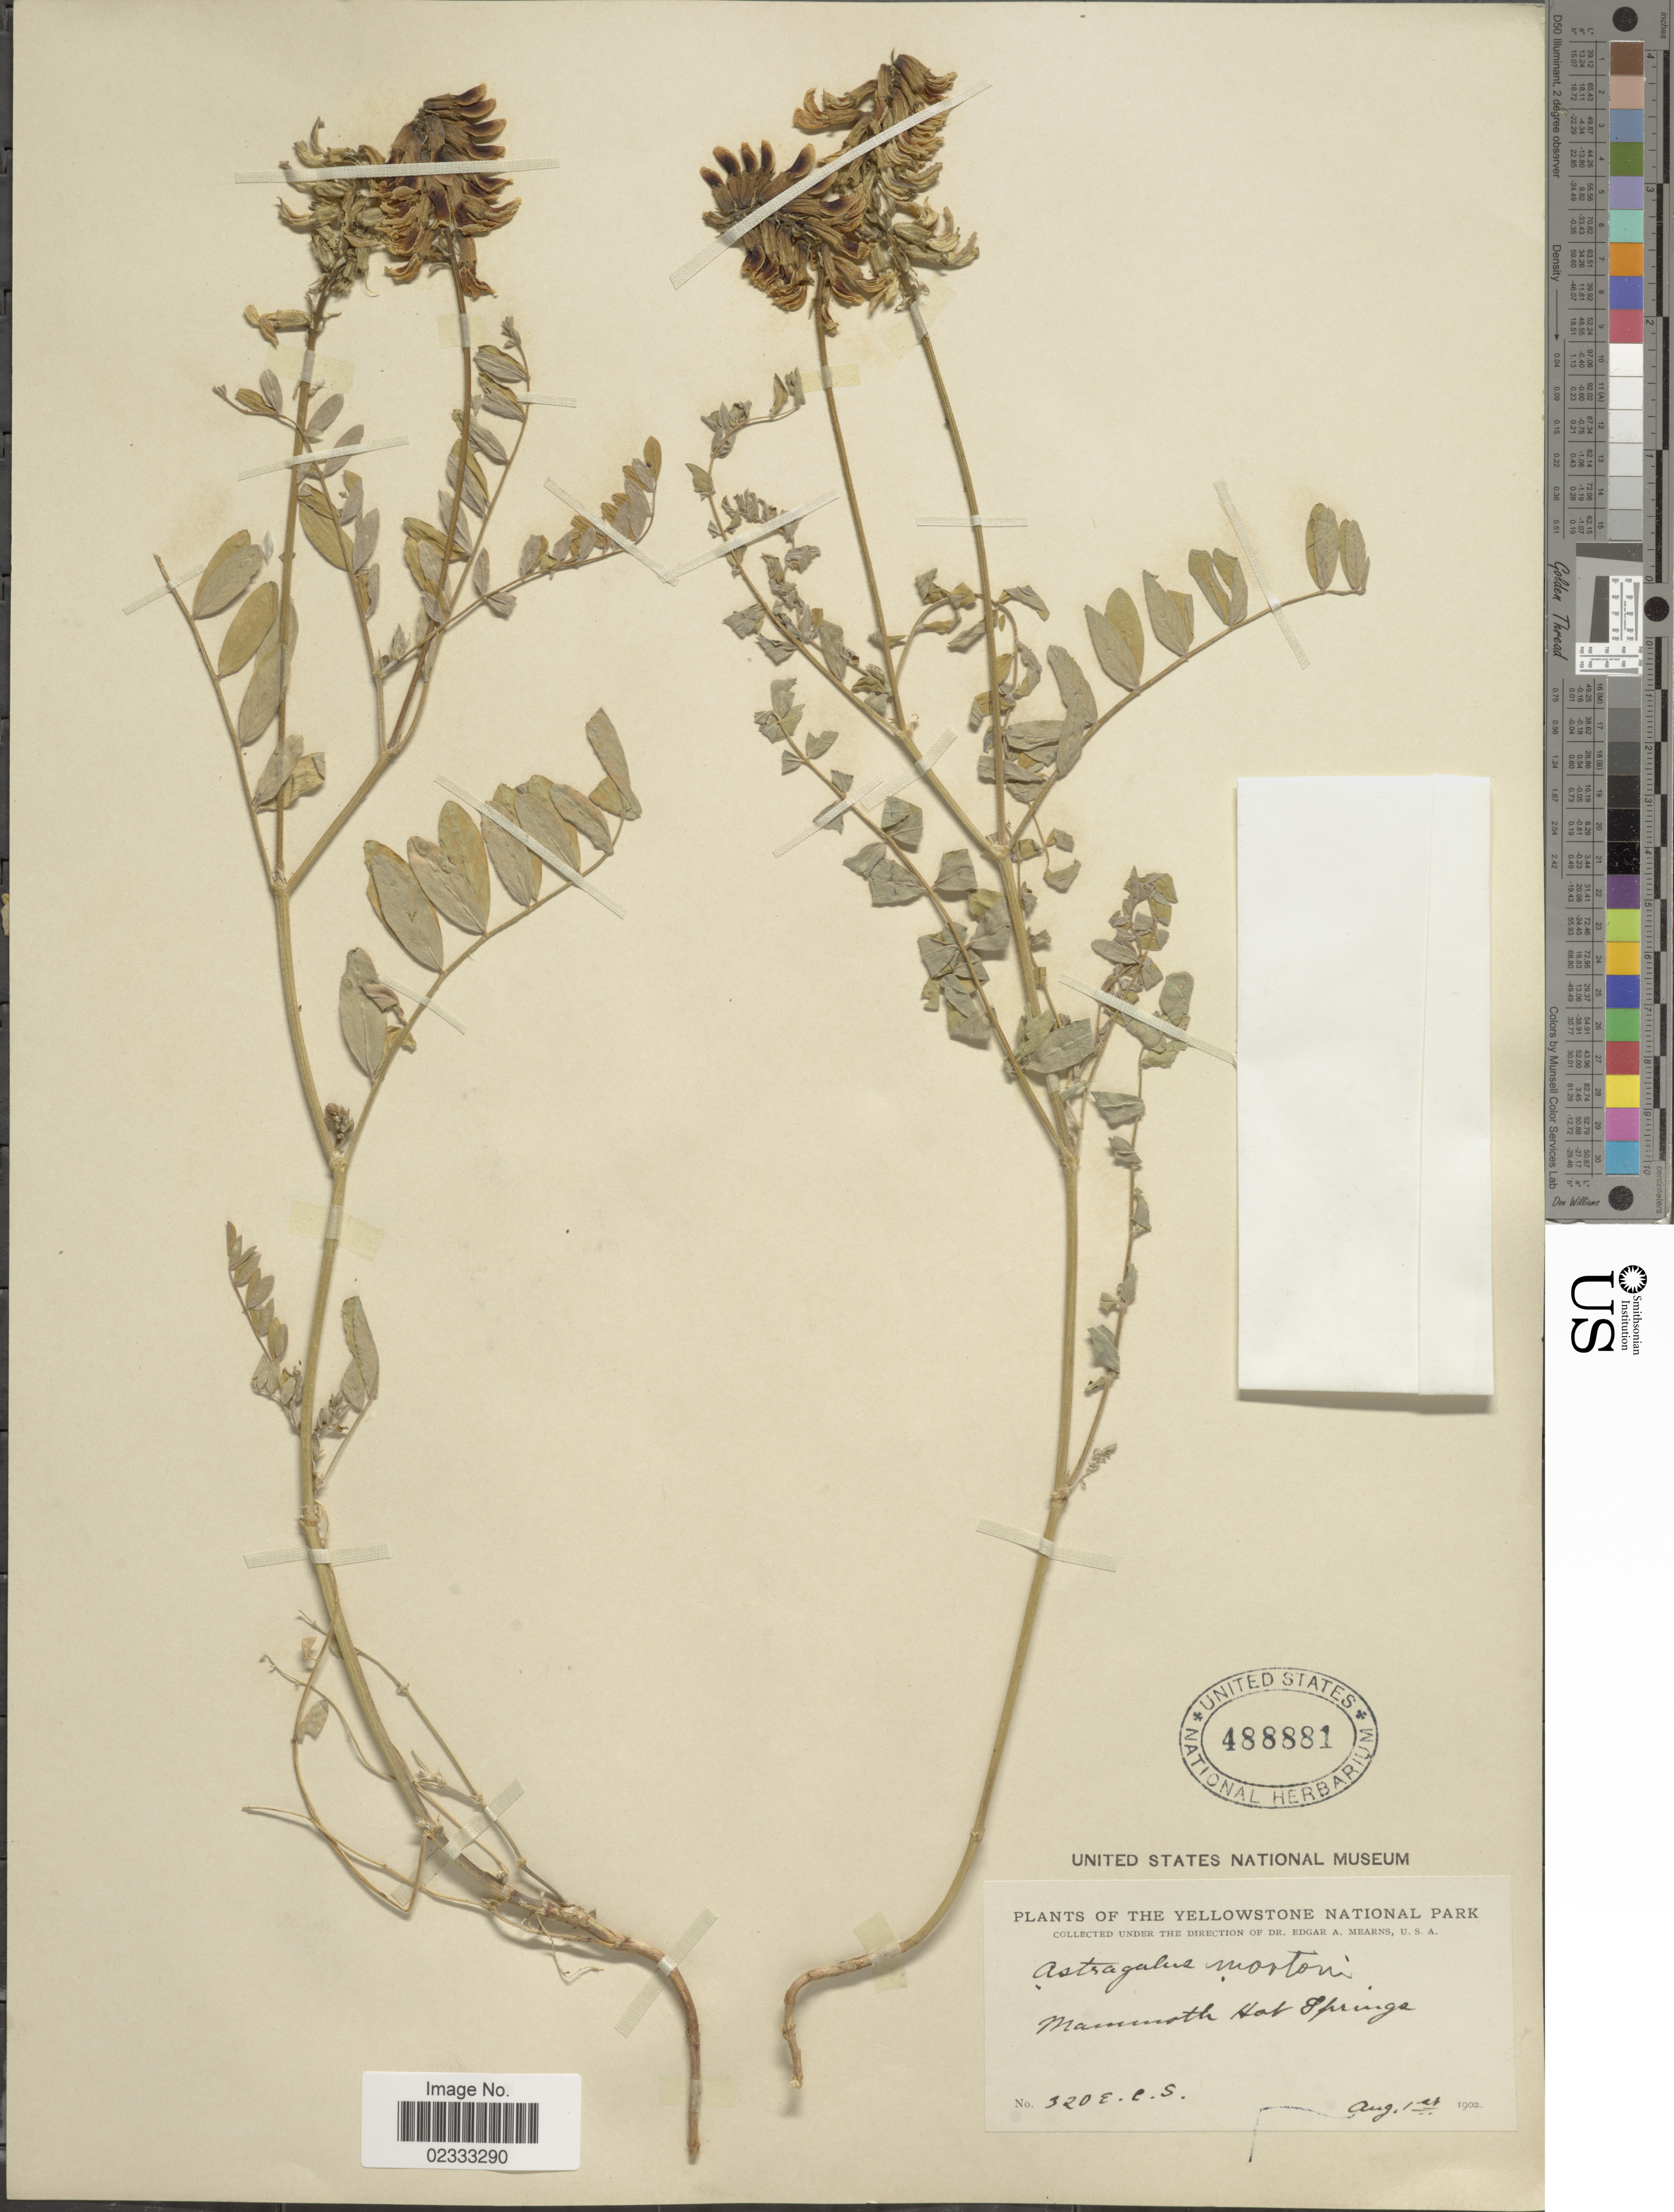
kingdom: Plantae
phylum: Tracheophyta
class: Magnoliopsida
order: Fabales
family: Fabaceae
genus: Astragalus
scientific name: Astragalus mortonii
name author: Nutt.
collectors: E. C. Smith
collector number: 320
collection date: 1902-08-01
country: United States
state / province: Wyoming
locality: Yellowstone National Park, Mammoth Hot Springs.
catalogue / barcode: US 488881